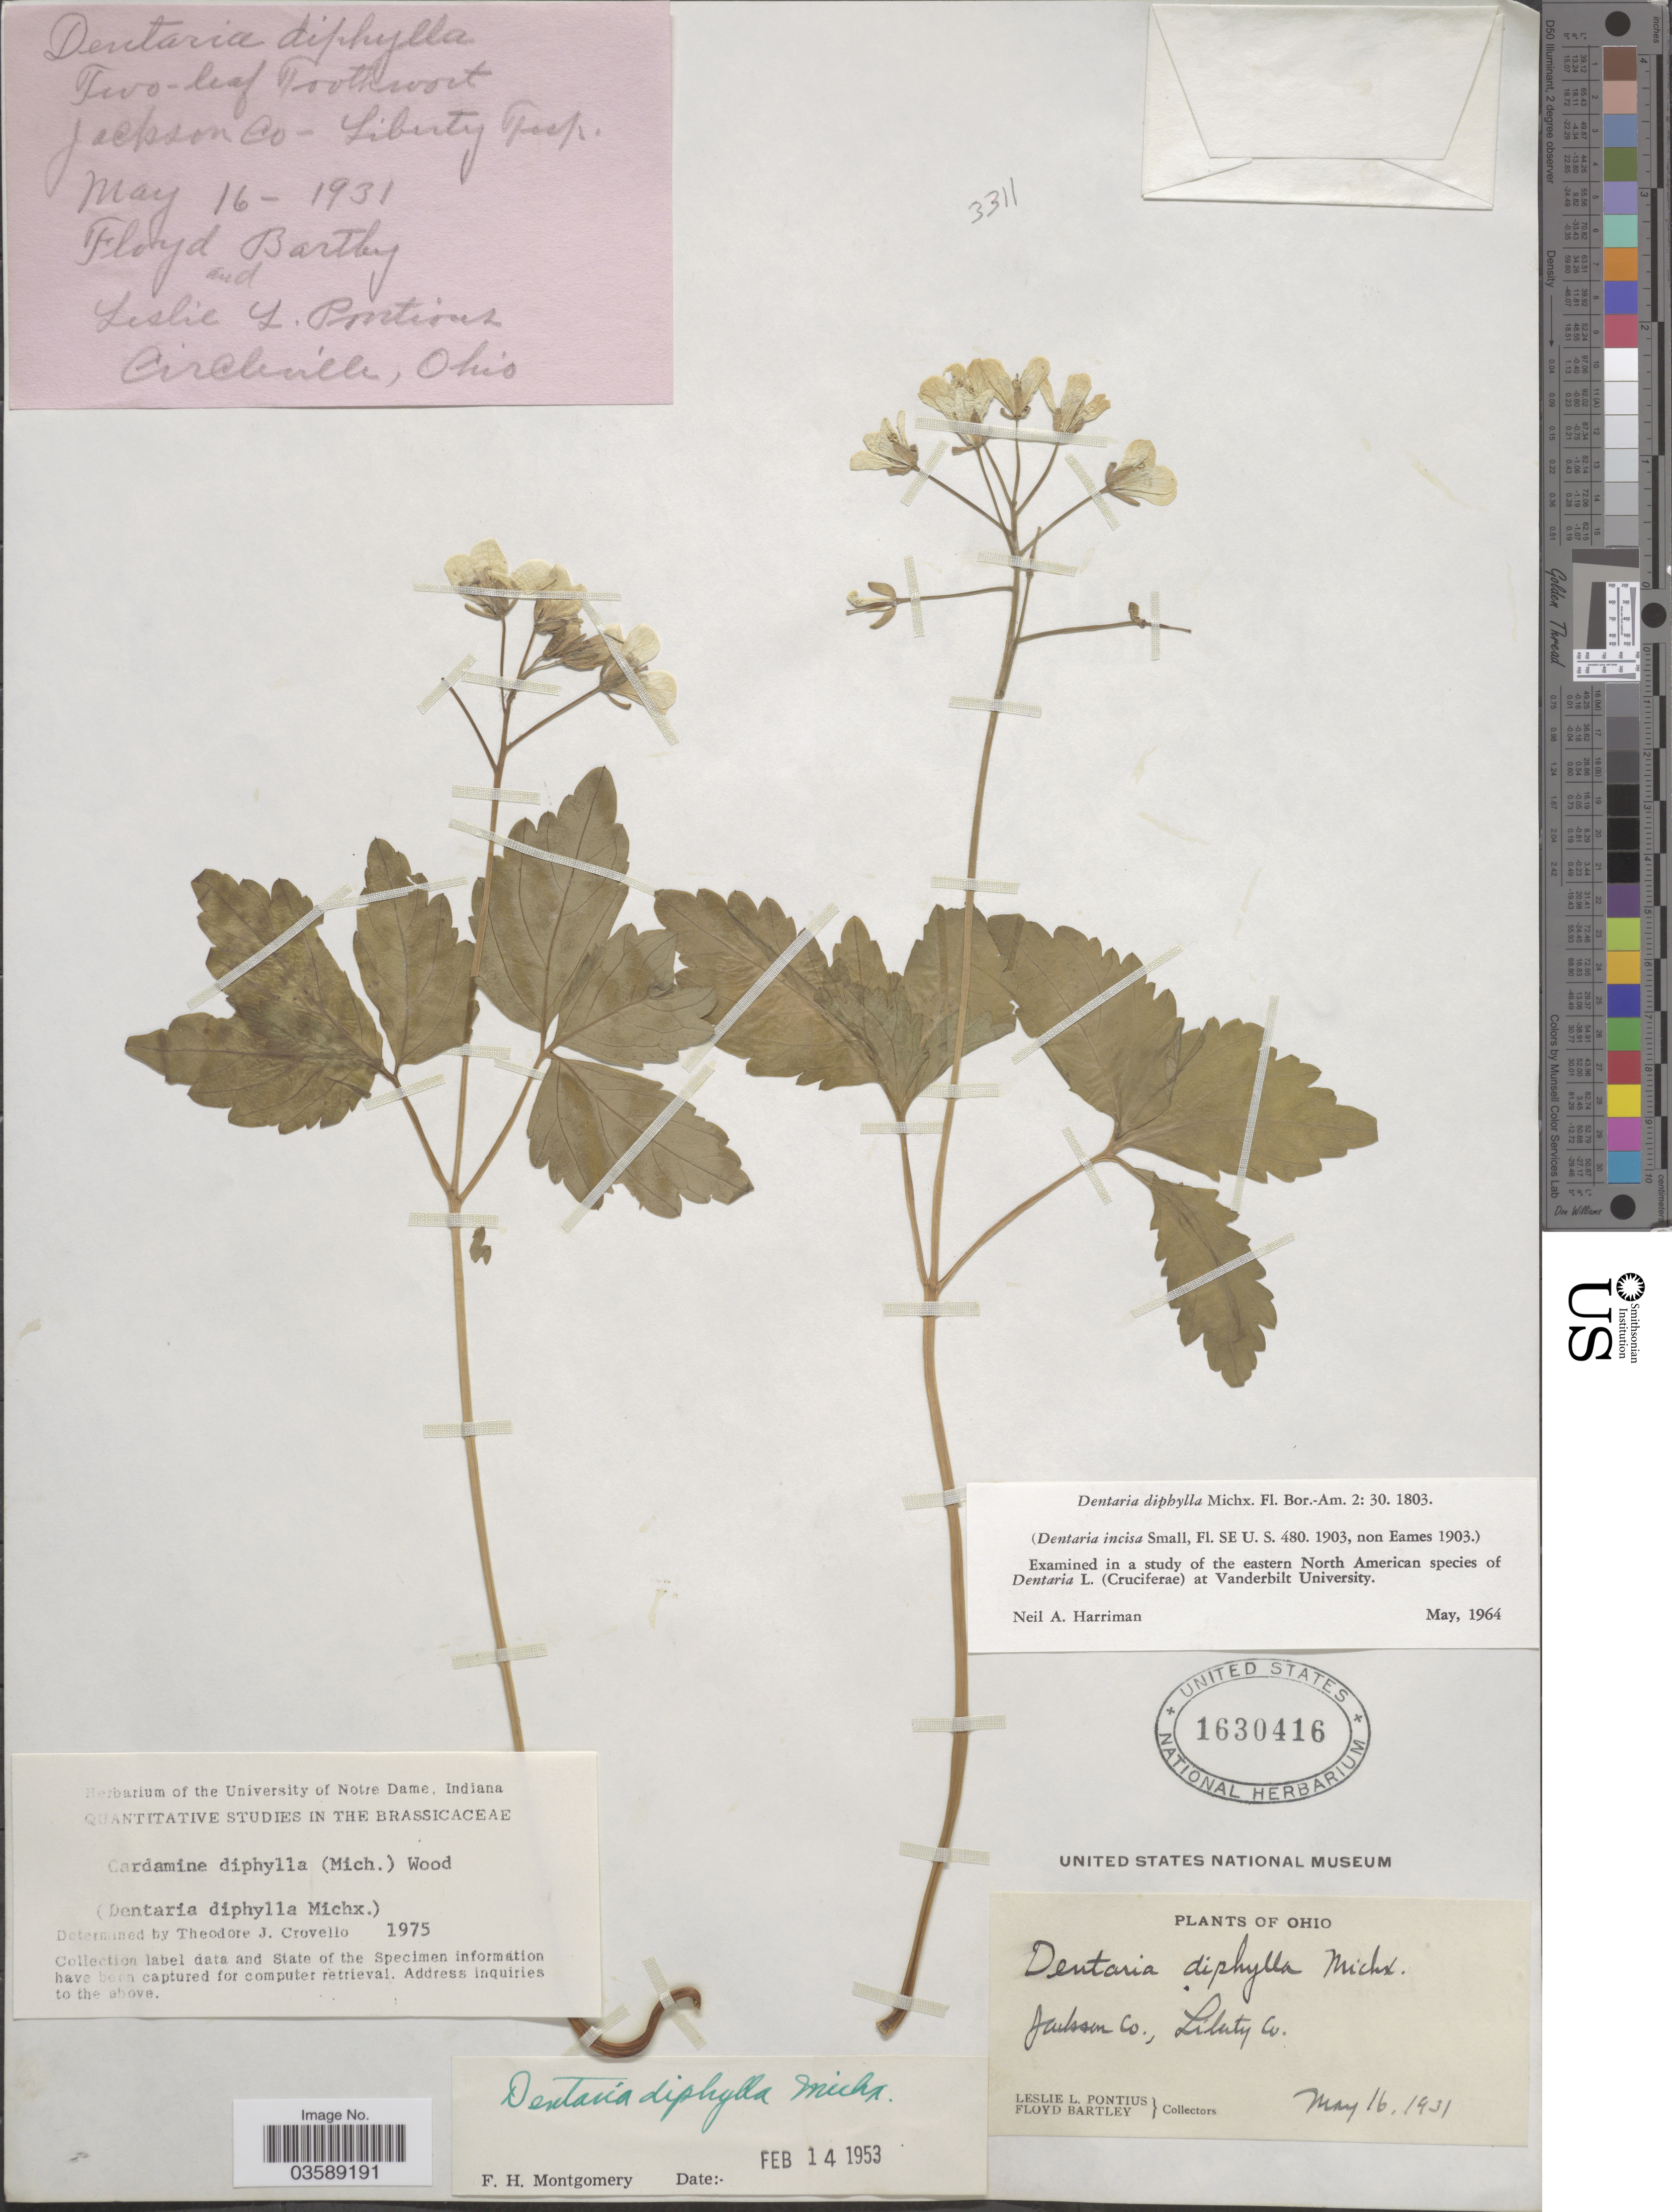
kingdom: Plantae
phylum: Tracheophyta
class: Magnoliopsida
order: Brassicales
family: Brassicaceae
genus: Cardamine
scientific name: Cardamine diphylla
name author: (Michx.) Alph. Wood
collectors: L. L. Pontious & F. Bartley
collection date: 1931-05-16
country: United States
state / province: Ohio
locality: Jackson Co., Liberty Co.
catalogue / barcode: US 1630416